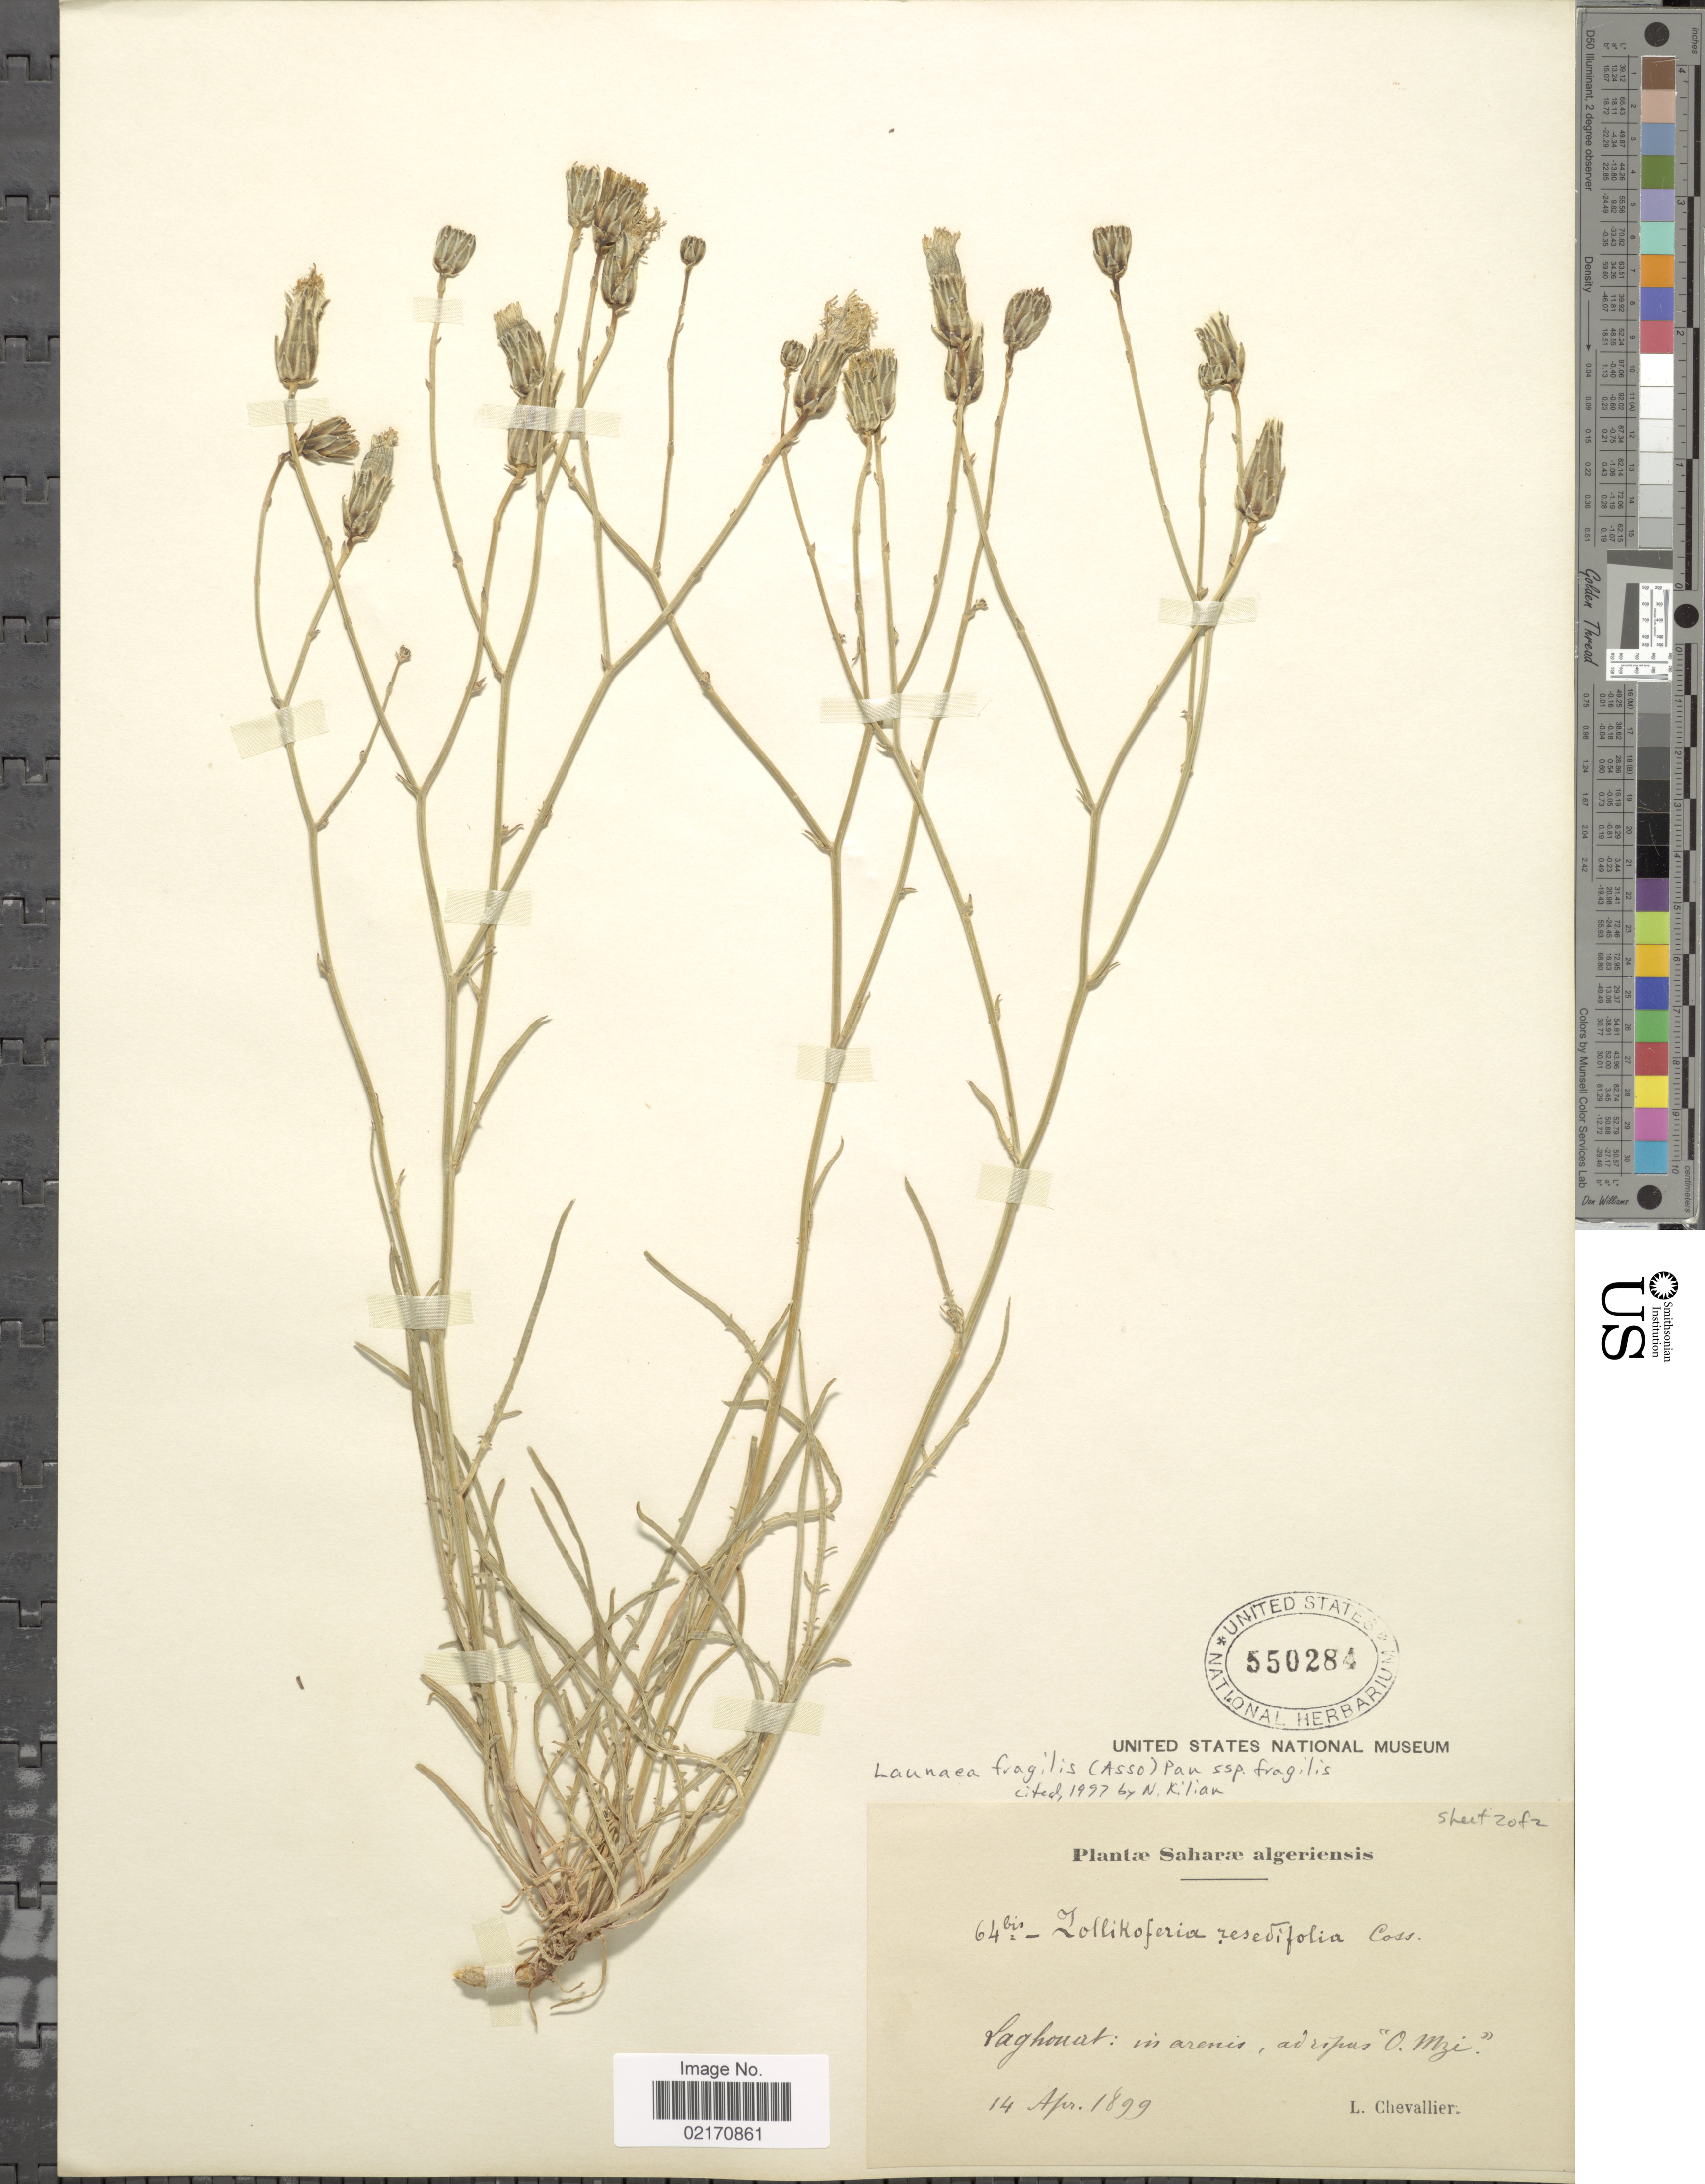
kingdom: Plantae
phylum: Tracheophyta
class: Magnoliopsida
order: Asterales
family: Asteraceae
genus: Launaea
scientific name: Launaea fragilis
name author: (Asso) Pau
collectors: L. Chevallier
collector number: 64bis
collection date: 1899-04-14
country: Algeria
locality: Saharae algeriensis, Laghouast, O. Mzi.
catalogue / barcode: US 550284